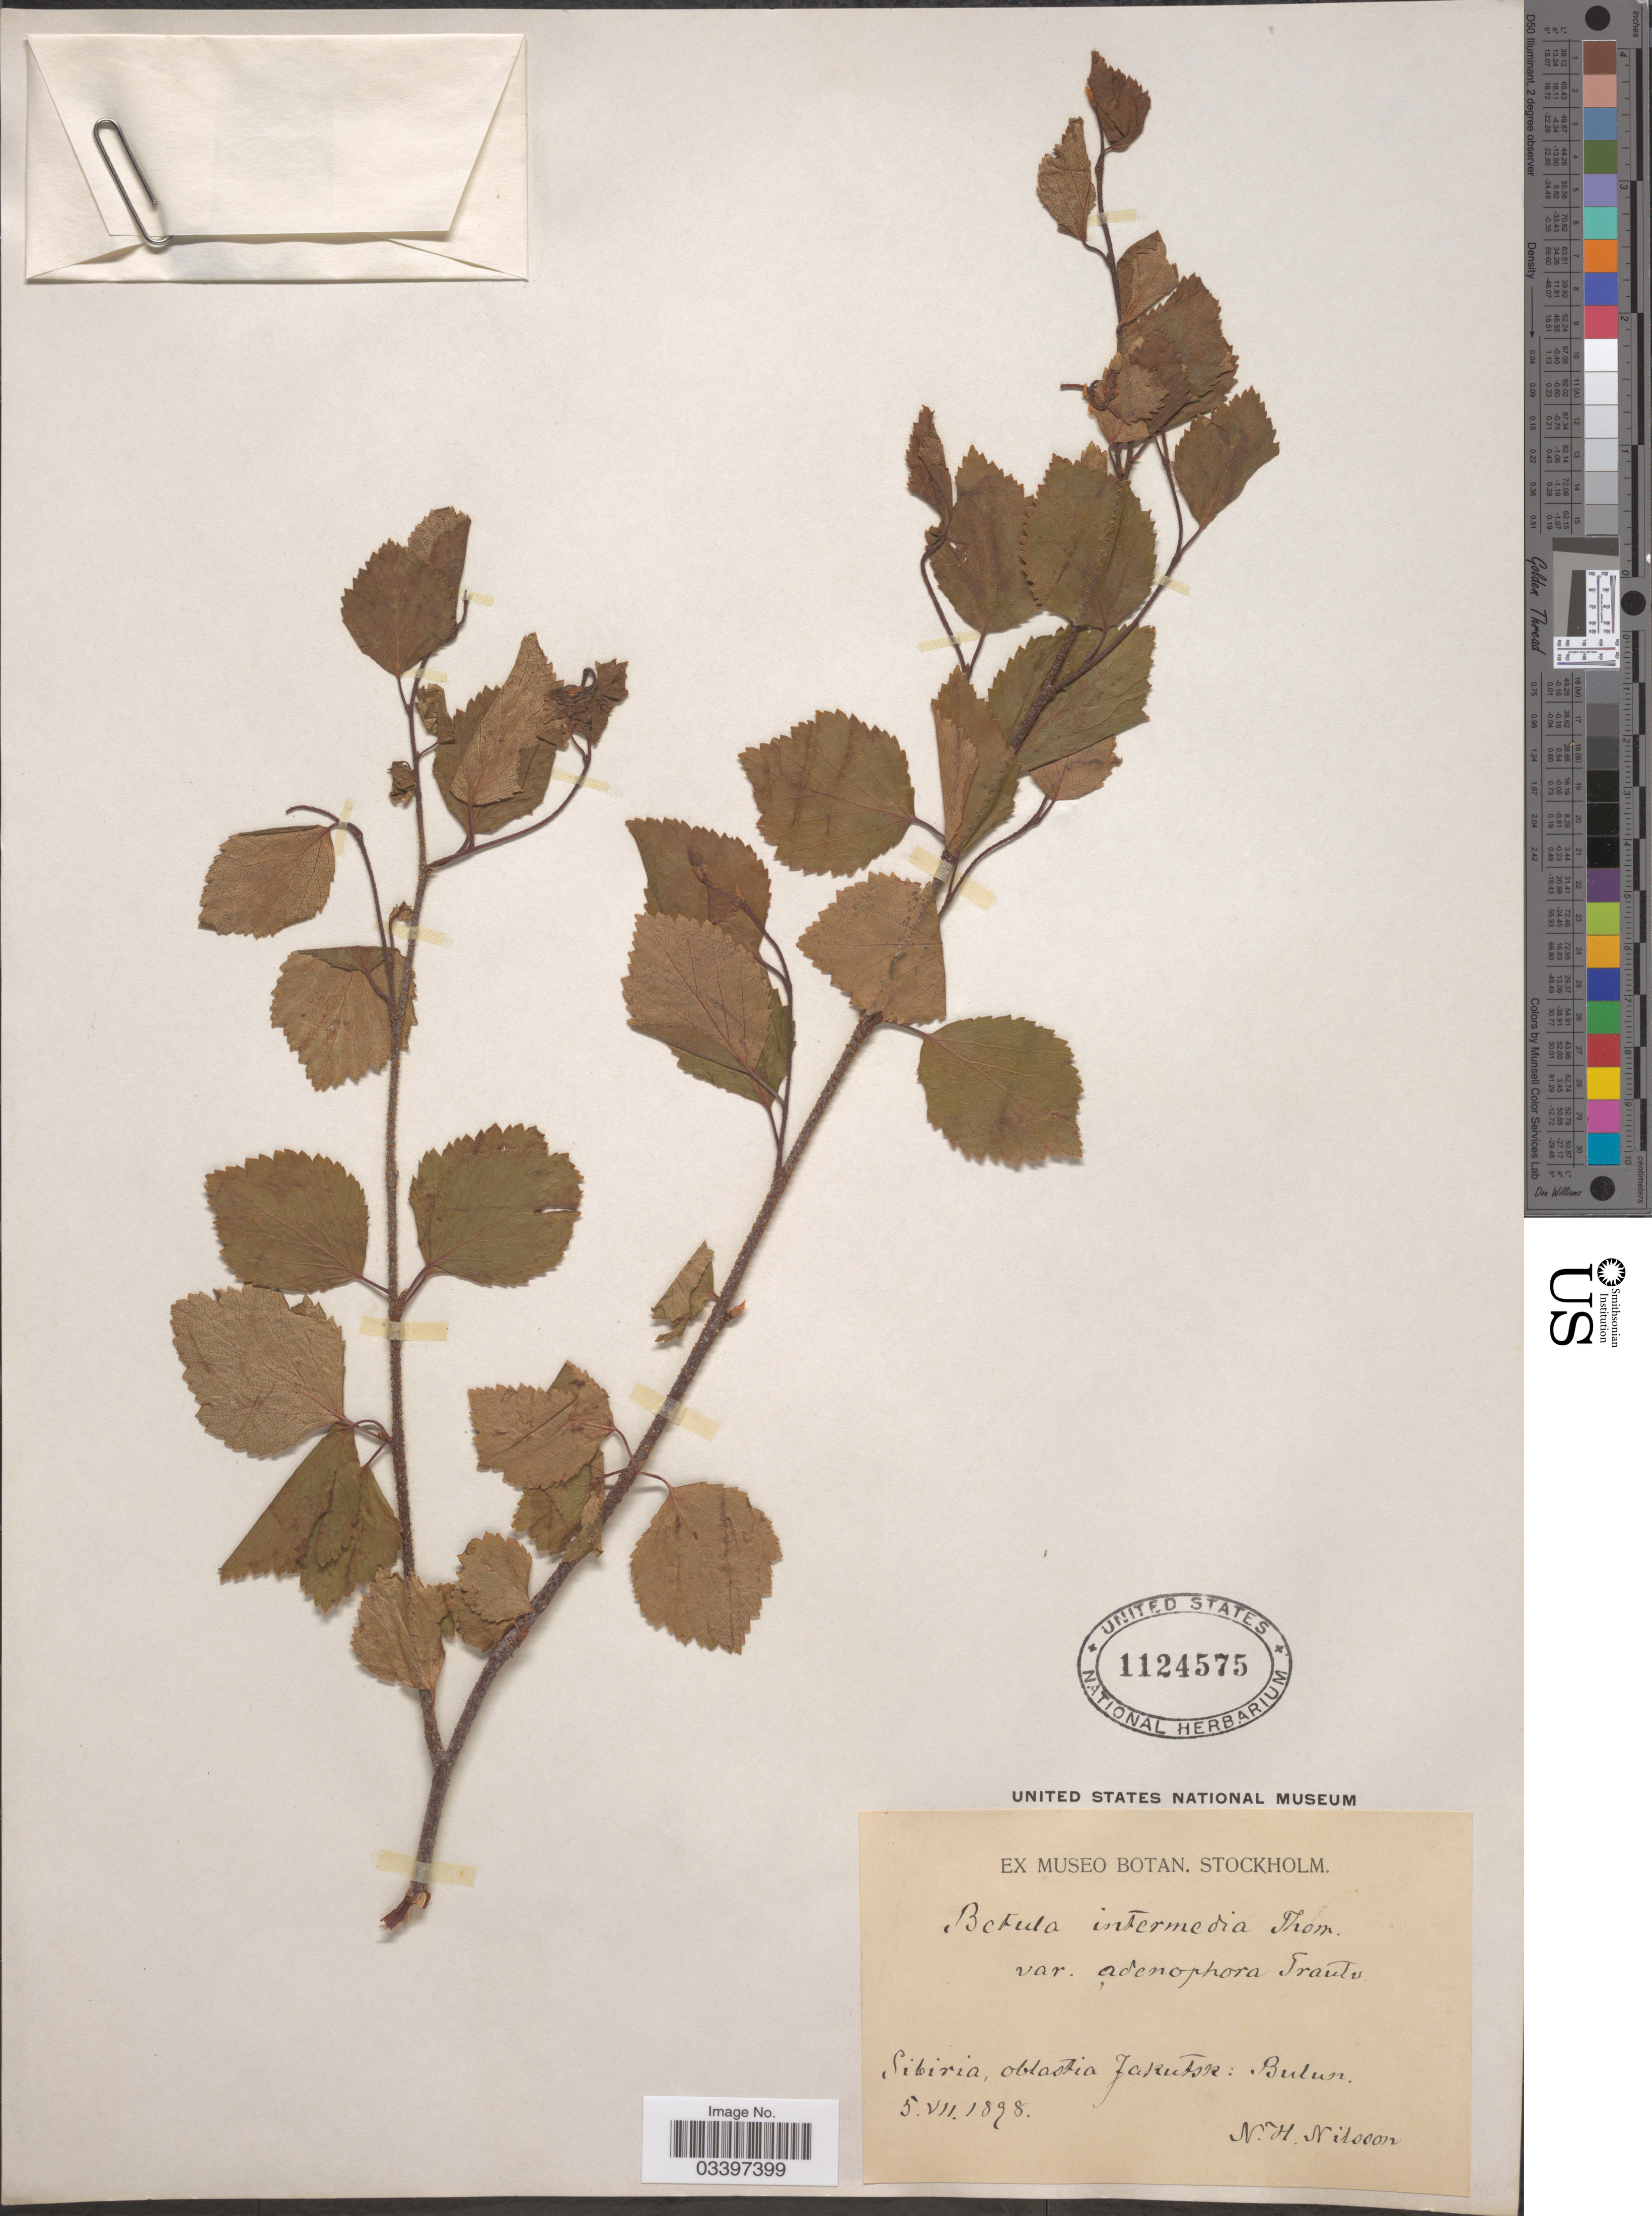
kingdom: Plantae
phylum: Tracheophyta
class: Magnoliopsida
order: Fagales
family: Betulaceae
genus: Betula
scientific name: Betula intermedia var. adenophora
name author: Trautv.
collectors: N. H. Nilsson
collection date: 1898-07-05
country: Russian Federation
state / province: Sakha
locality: Sibiria, oblastia Jakutsk: Bulun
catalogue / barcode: US 1124575